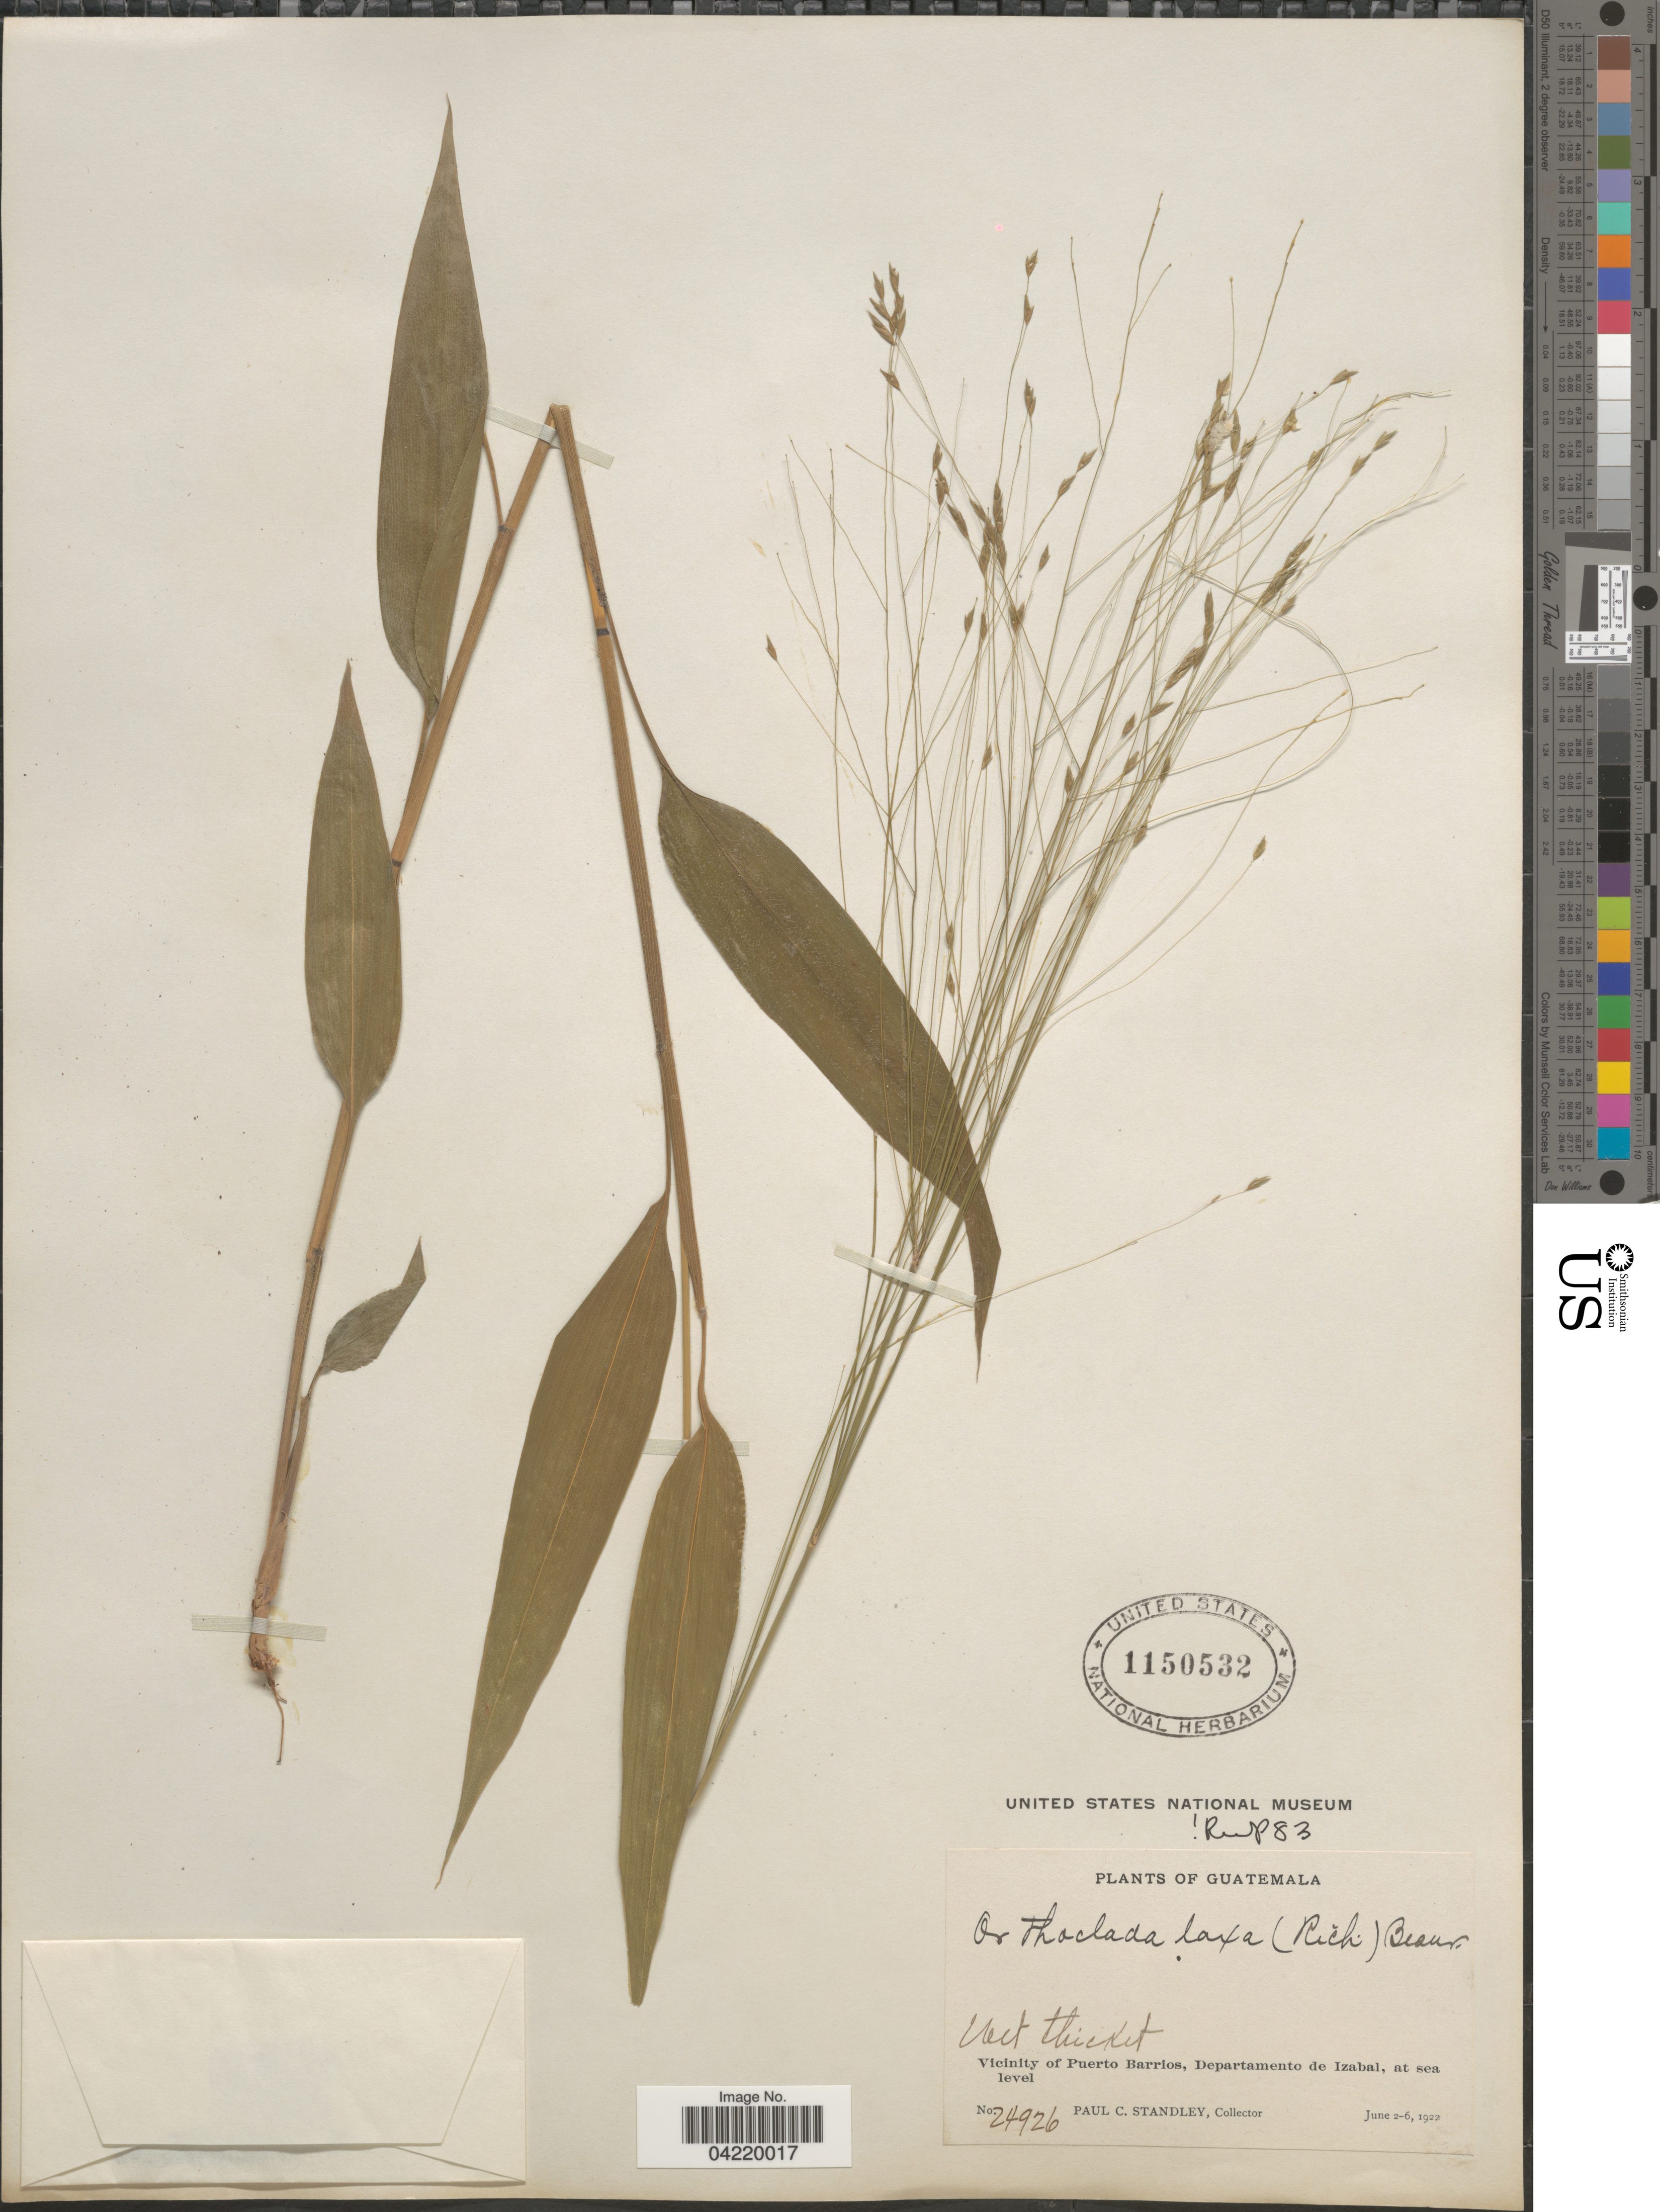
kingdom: Plantae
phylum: Tracheophyta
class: Liliopsida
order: Poales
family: Poaceae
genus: Orthoclada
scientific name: Orthoclada laxa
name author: P. Beauv.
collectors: P. C. Standley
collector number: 24926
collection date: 1922-06-02/1922-06-06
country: Guatemala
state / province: Izabal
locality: Wet thicket. Vicinity of Puerto Barrios, Departamento de Izabal.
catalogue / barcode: US 1150532